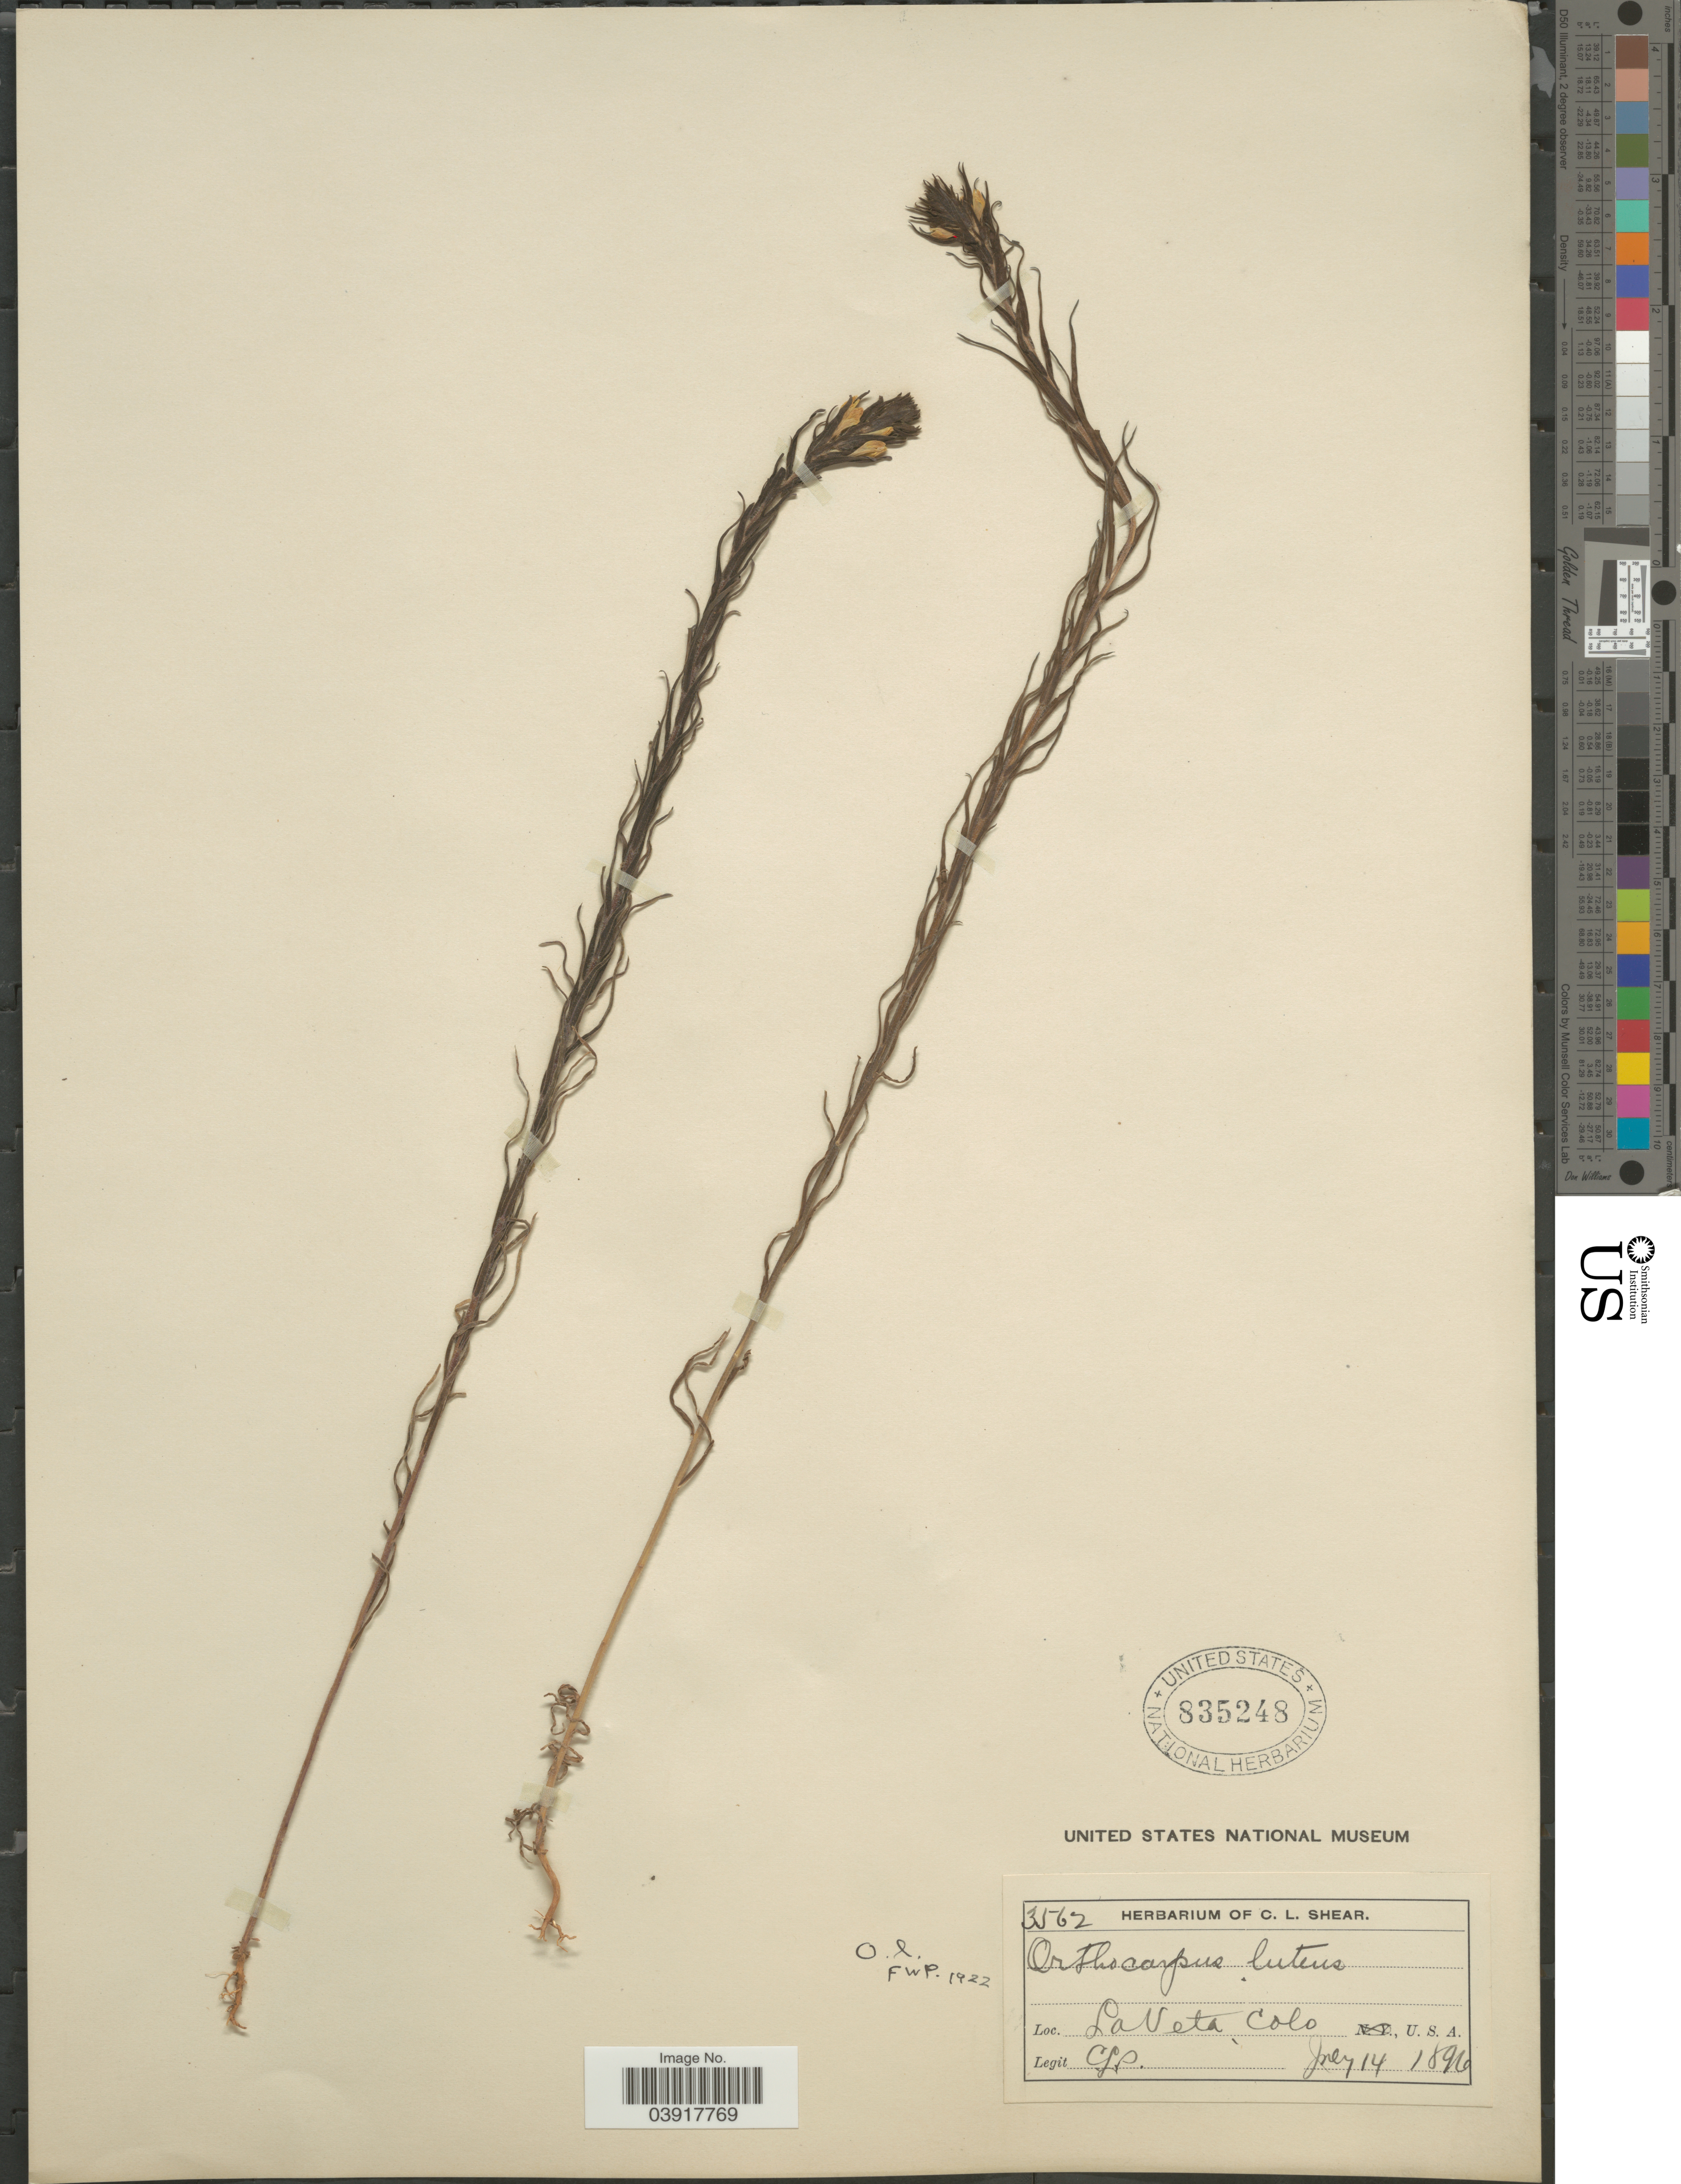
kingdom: Plantae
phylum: Tracheophyta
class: Magnoliopsida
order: Lamiales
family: Orobanchaceae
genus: Orthocarpus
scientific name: Orthocarpus luteus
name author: Nutt.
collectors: C. L. Shear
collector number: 3562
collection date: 1896-07-14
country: United States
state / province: Colorado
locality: La Veta.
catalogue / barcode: US 835248